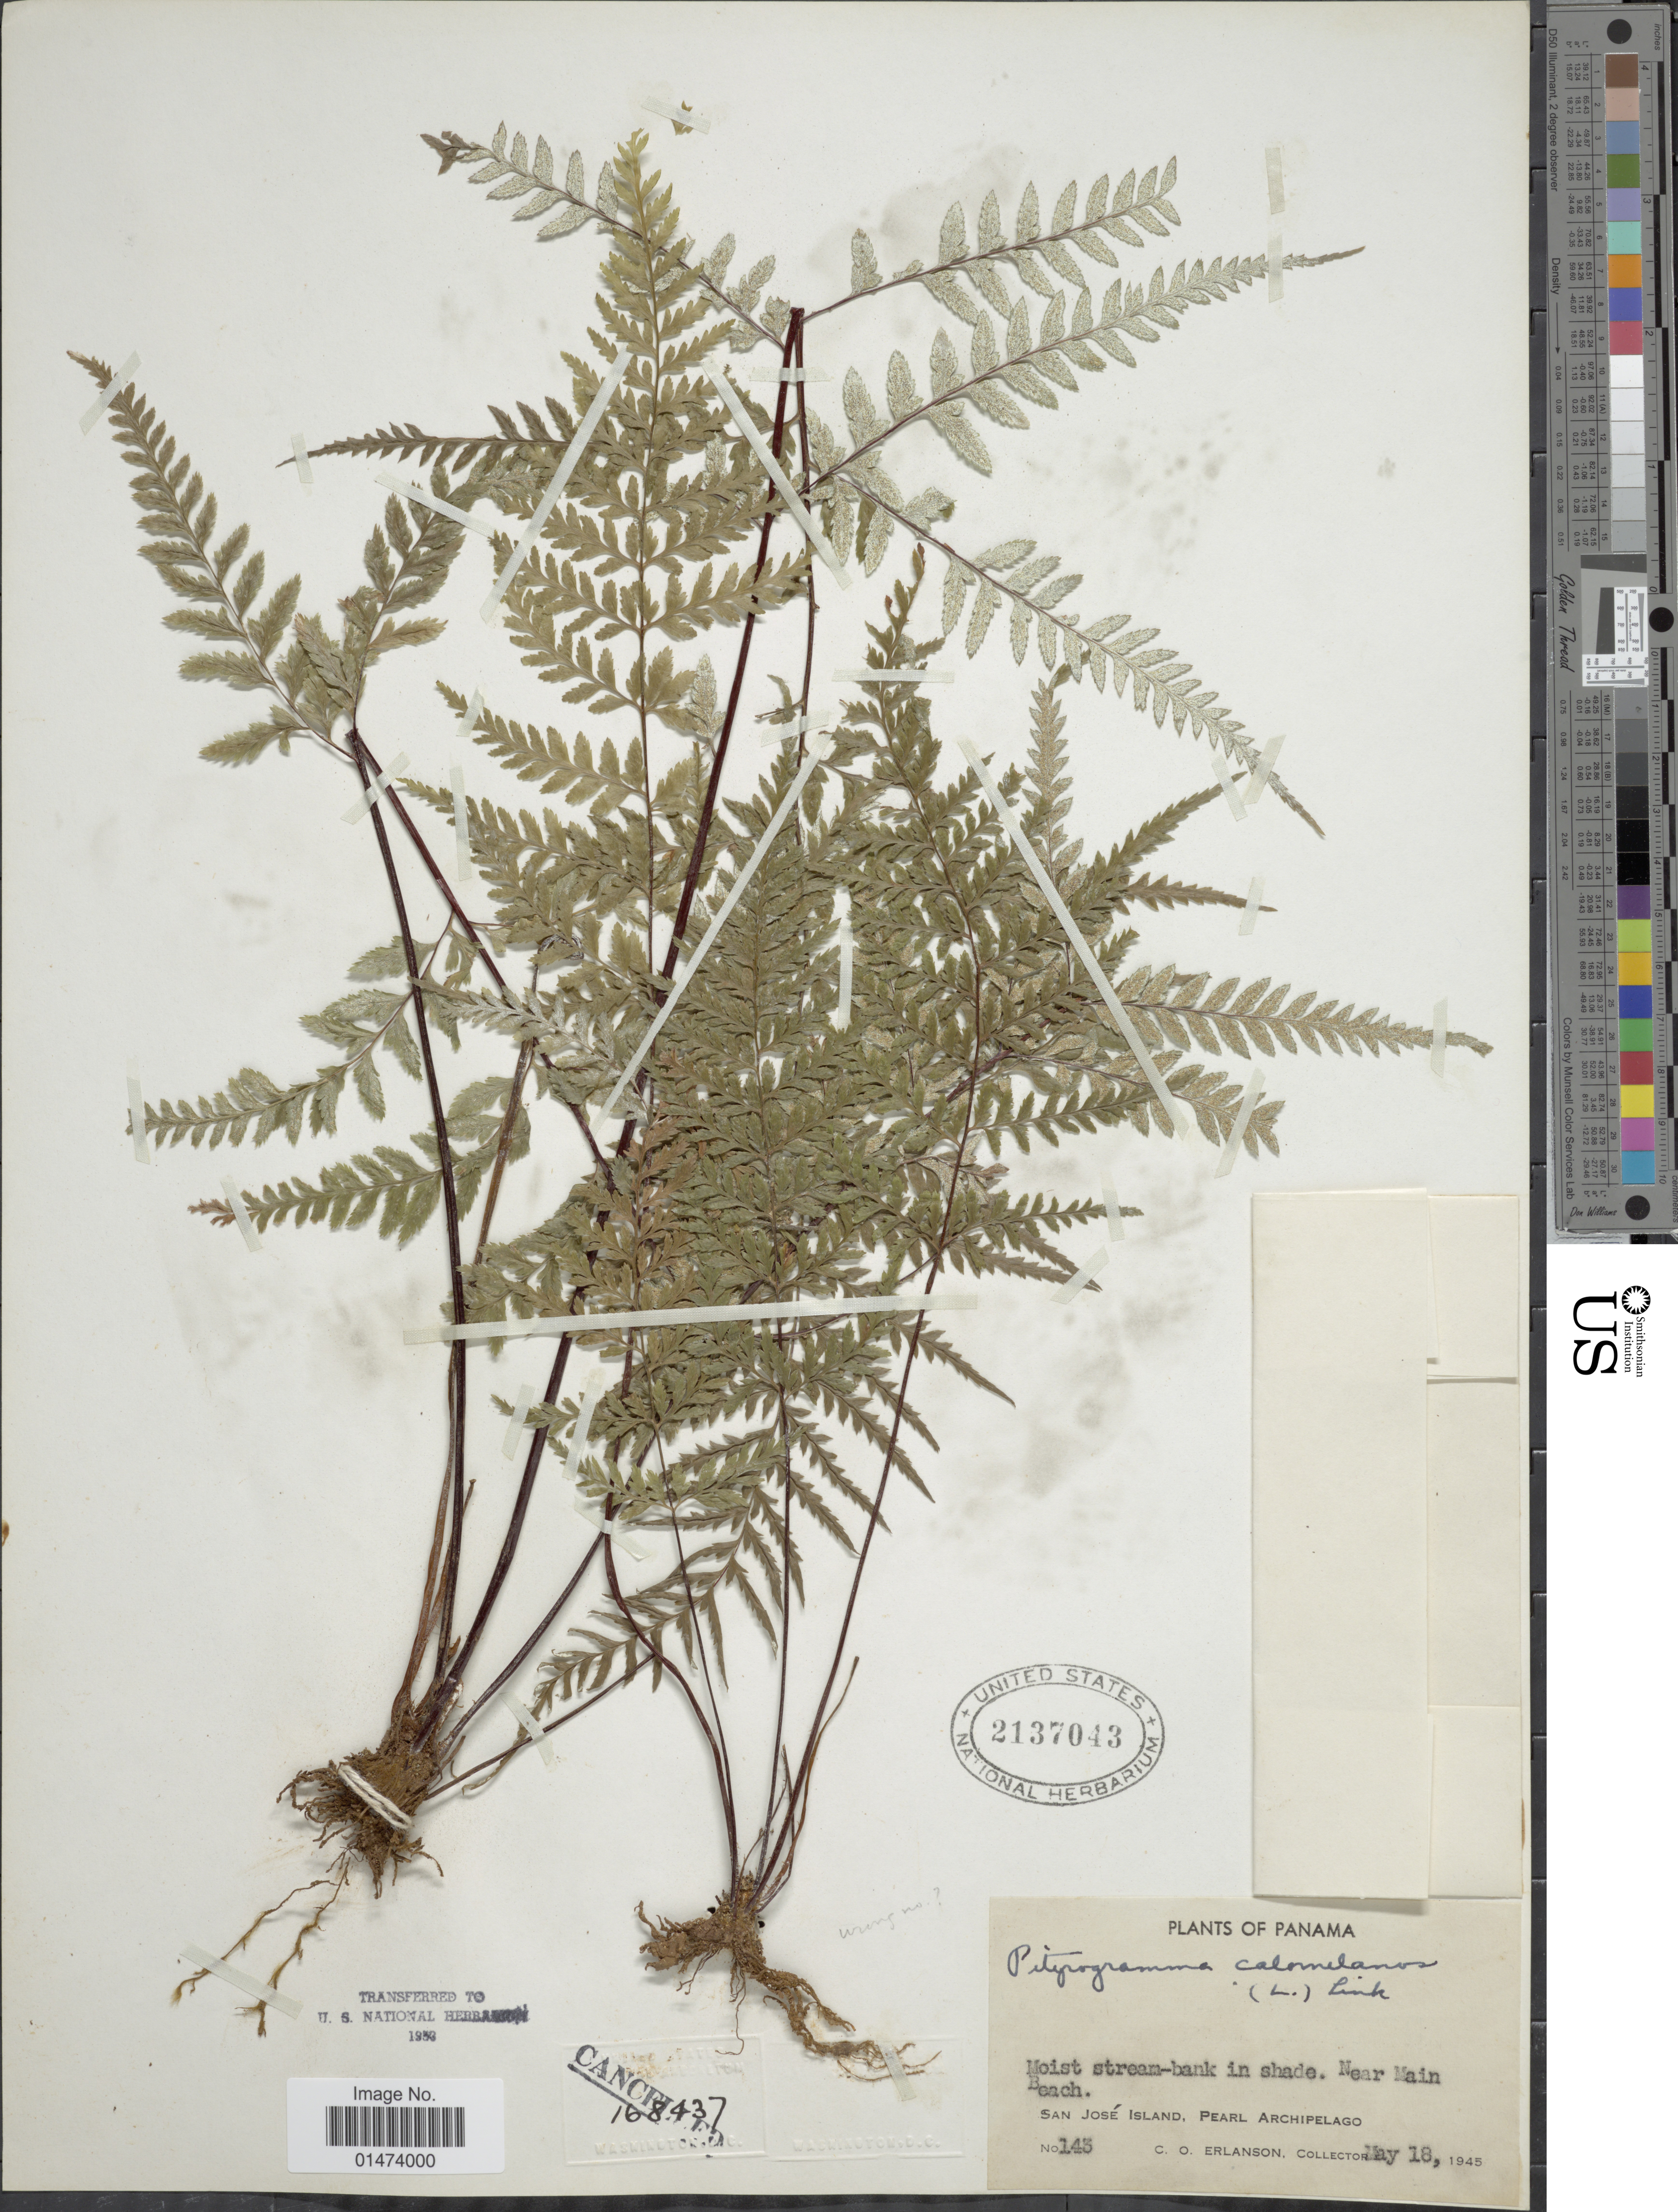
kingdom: Plantae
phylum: Tracheophyta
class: Polypodiopsida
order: Polypodiales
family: Pteridaceae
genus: Pityrogramma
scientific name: Pityrogramma calomelanos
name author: (L.) Link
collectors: C. O. Erlanson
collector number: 143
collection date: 1945-05-18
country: Panama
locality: Moist stream-bank in shade. Near Main Beach, San Jose Island, Pearl Archipelago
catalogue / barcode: US 2137043